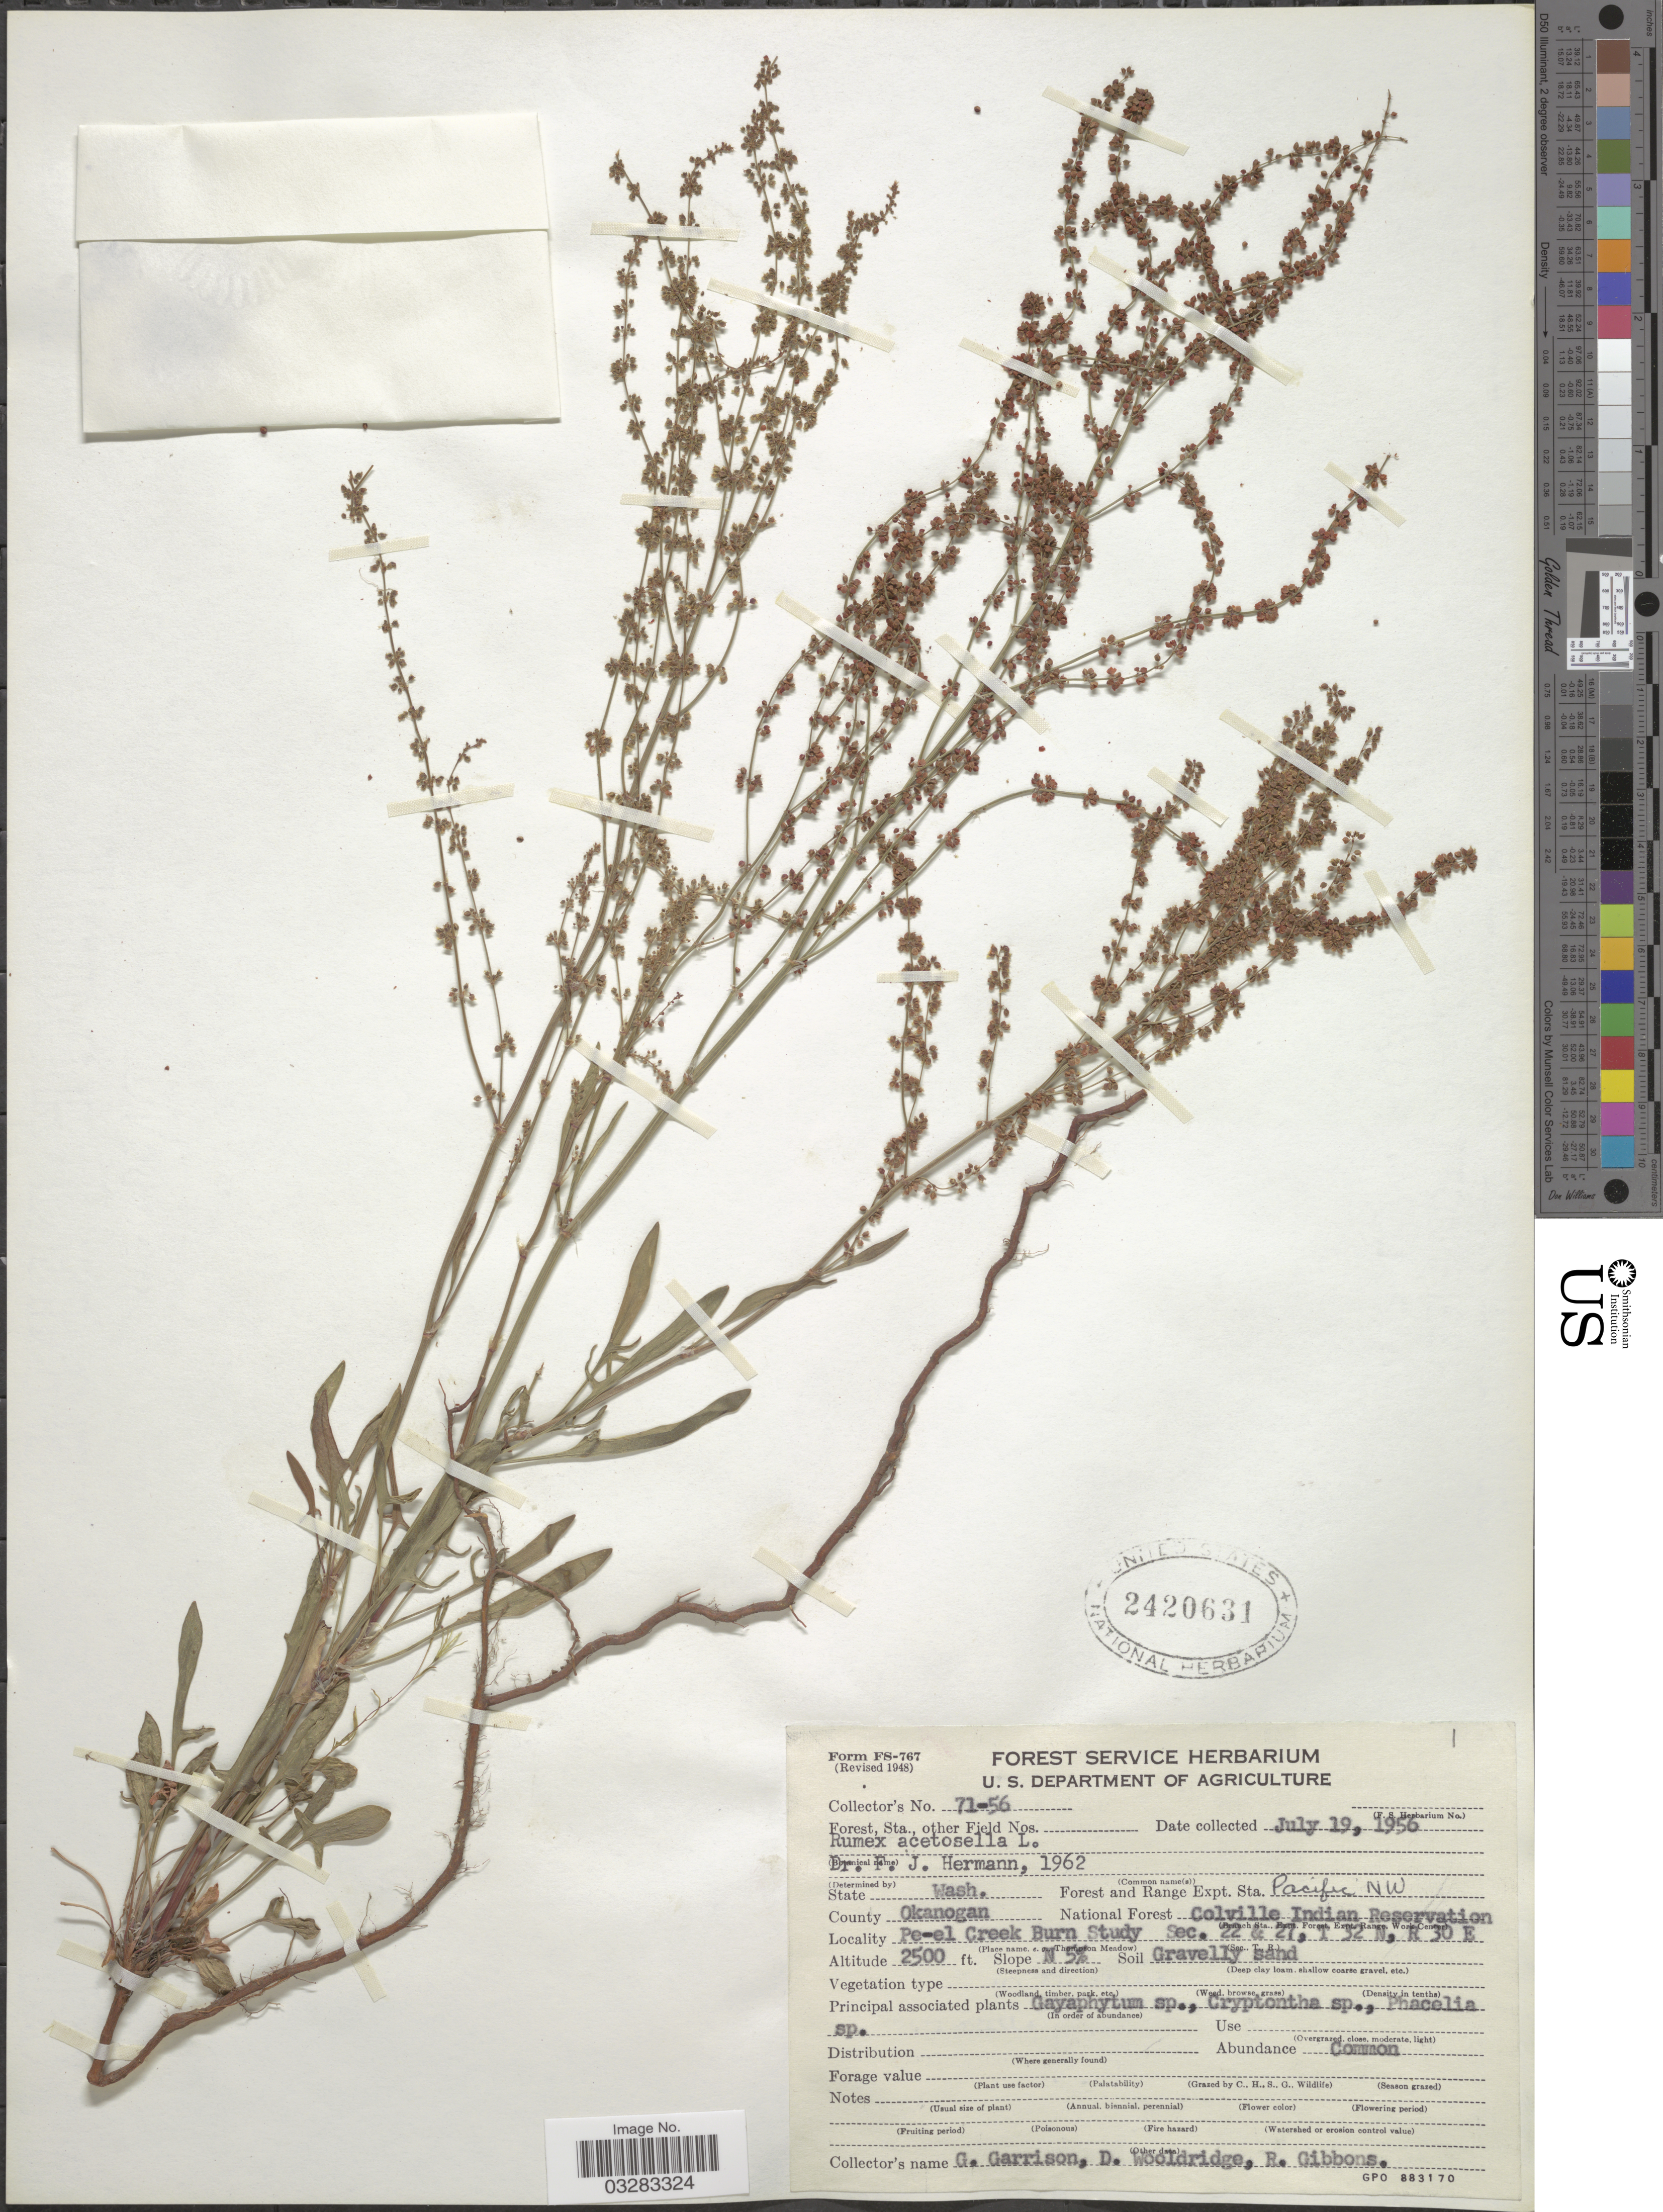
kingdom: Plantae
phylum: Tracheophyta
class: Magnoliopsida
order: Caryophyllales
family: Polygonaceae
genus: Rumex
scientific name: Rumex acetosella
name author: L.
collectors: G. Garrison, D. Wooldridge & R. Gibbons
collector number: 71-56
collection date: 1956-07-19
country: United States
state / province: Washington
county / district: Okanogan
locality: Forest and Range Expt. Sta. Pacific NW. County Okanogan. National Forest Colville Indian Reservation. Pe-el Creek Burn Study Sec. 22 & 27, T 32 N, R 30 E.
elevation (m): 762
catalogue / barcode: US 2420631